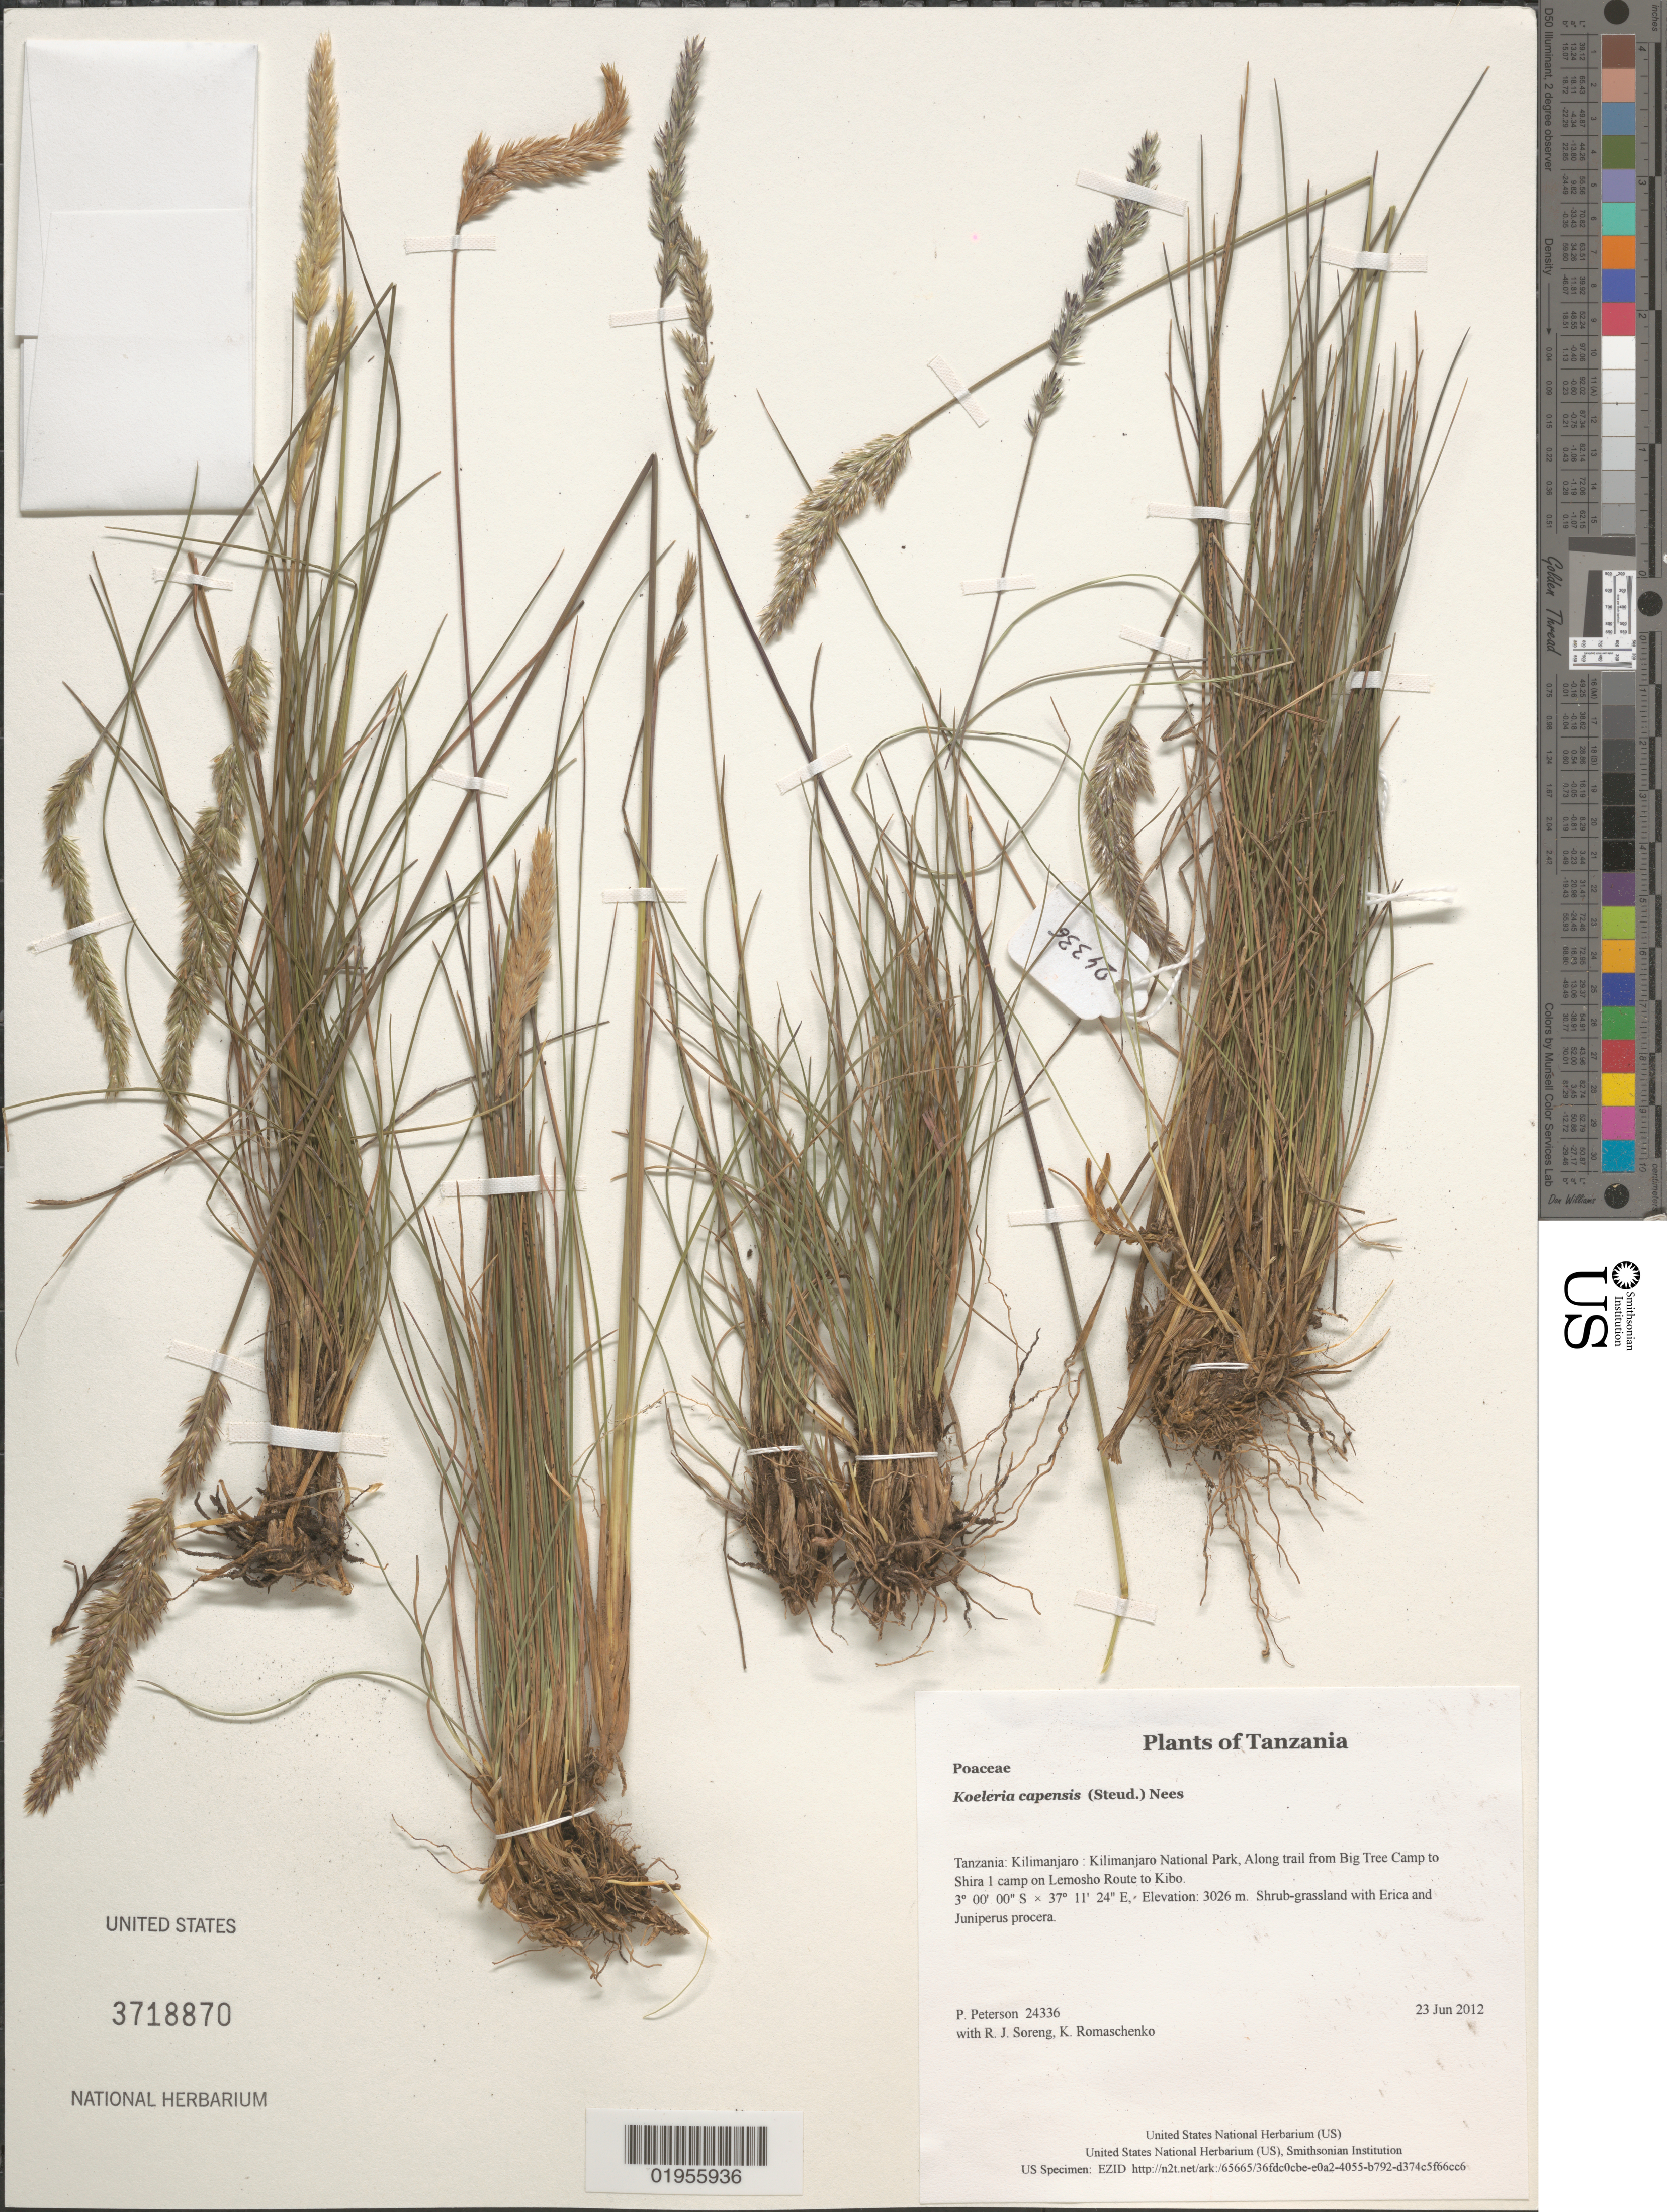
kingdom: Plantae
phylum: Tracheophyta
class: Liliopsida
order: Poales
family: Poaceae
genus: Koeleria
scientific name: Koeleria capensis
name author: (Steud.) Nees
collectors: P. M. Peterson, R. J. Soreng & K. Romaschenko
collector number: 24336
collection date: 2012-06-23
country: Tanzania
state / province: Kilimanjaro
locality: Kilimanjaro National Park, Along trail from Big Tree Camp to Shira 1 camp on Lemosho Route to Kibo.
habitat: Shrub-grassland with Erica and Juniperus procera.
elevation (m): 3026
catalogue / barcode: US 3718870